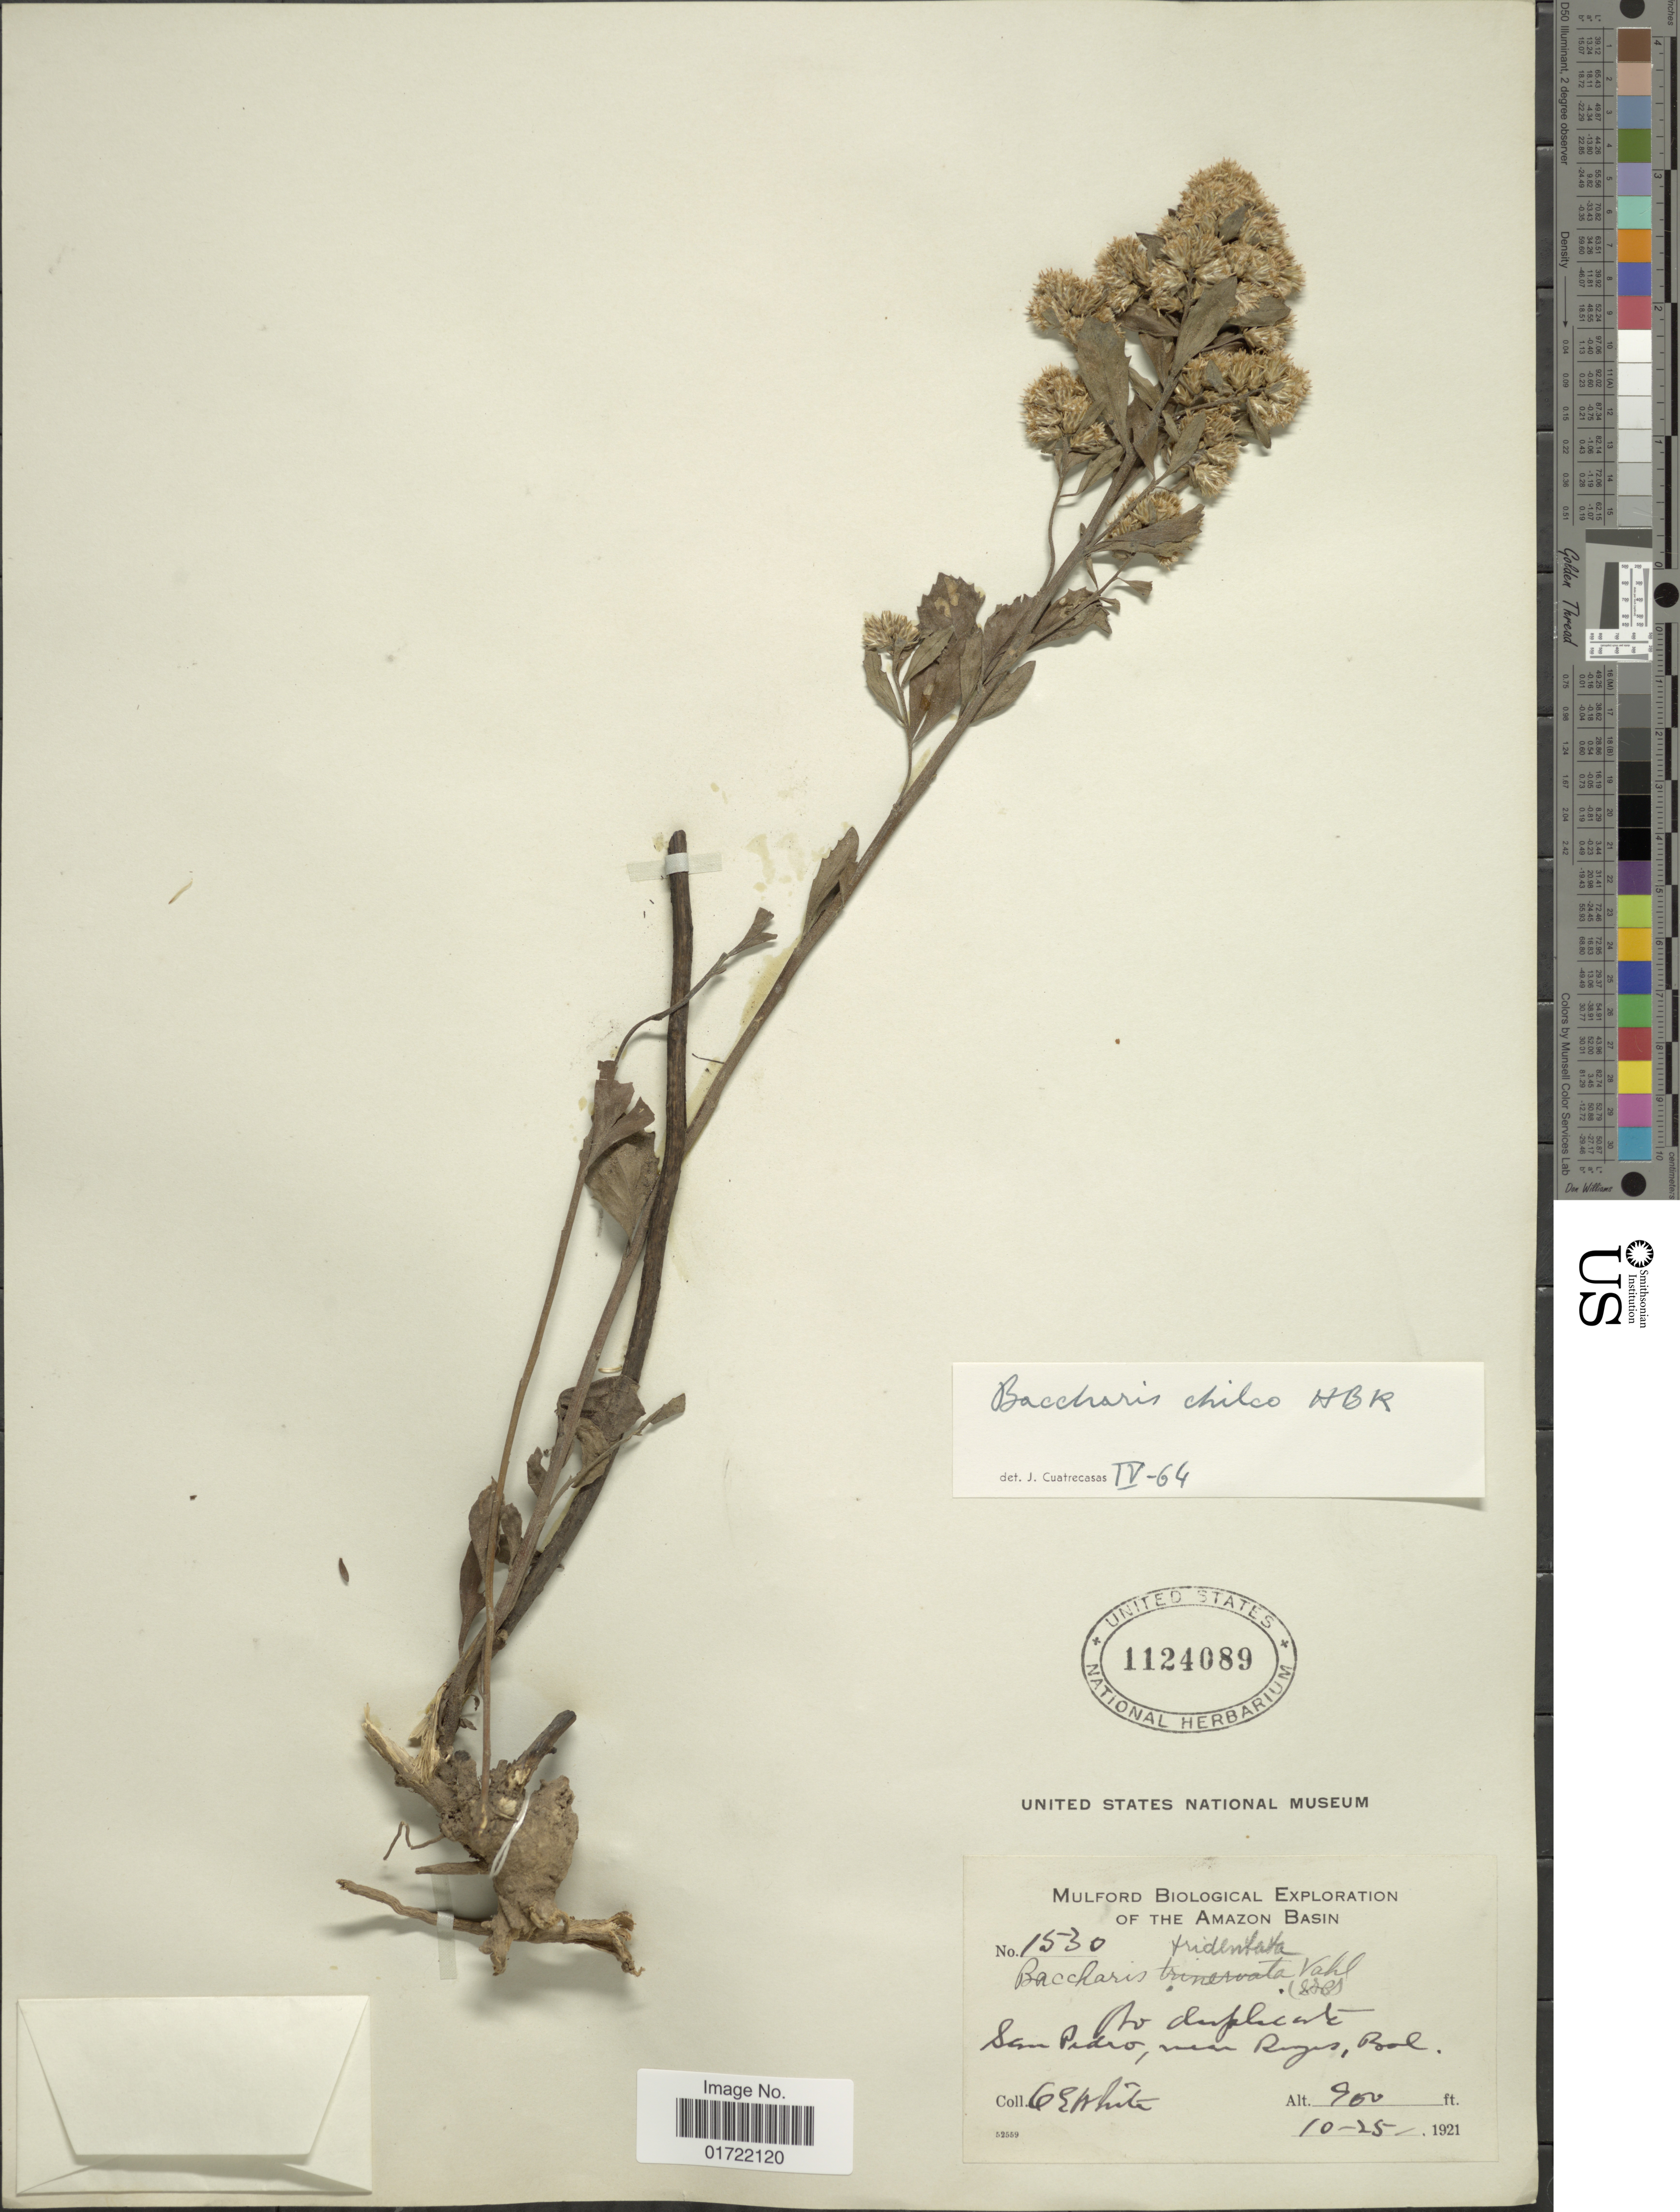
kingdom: Plantae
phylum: Tracheophyta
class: Magnoliopsida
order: Asterales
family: Asteraceae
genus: Baccharis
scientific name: Baccharis chilco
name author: Kunth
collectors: O. E. White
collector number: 1530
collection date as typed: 10-25-1921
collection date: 1921-10-25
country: Bolivia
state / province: Beni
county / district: José Ballivián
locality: San Pedro near Reyes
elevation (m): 274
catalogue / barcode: US 1124089